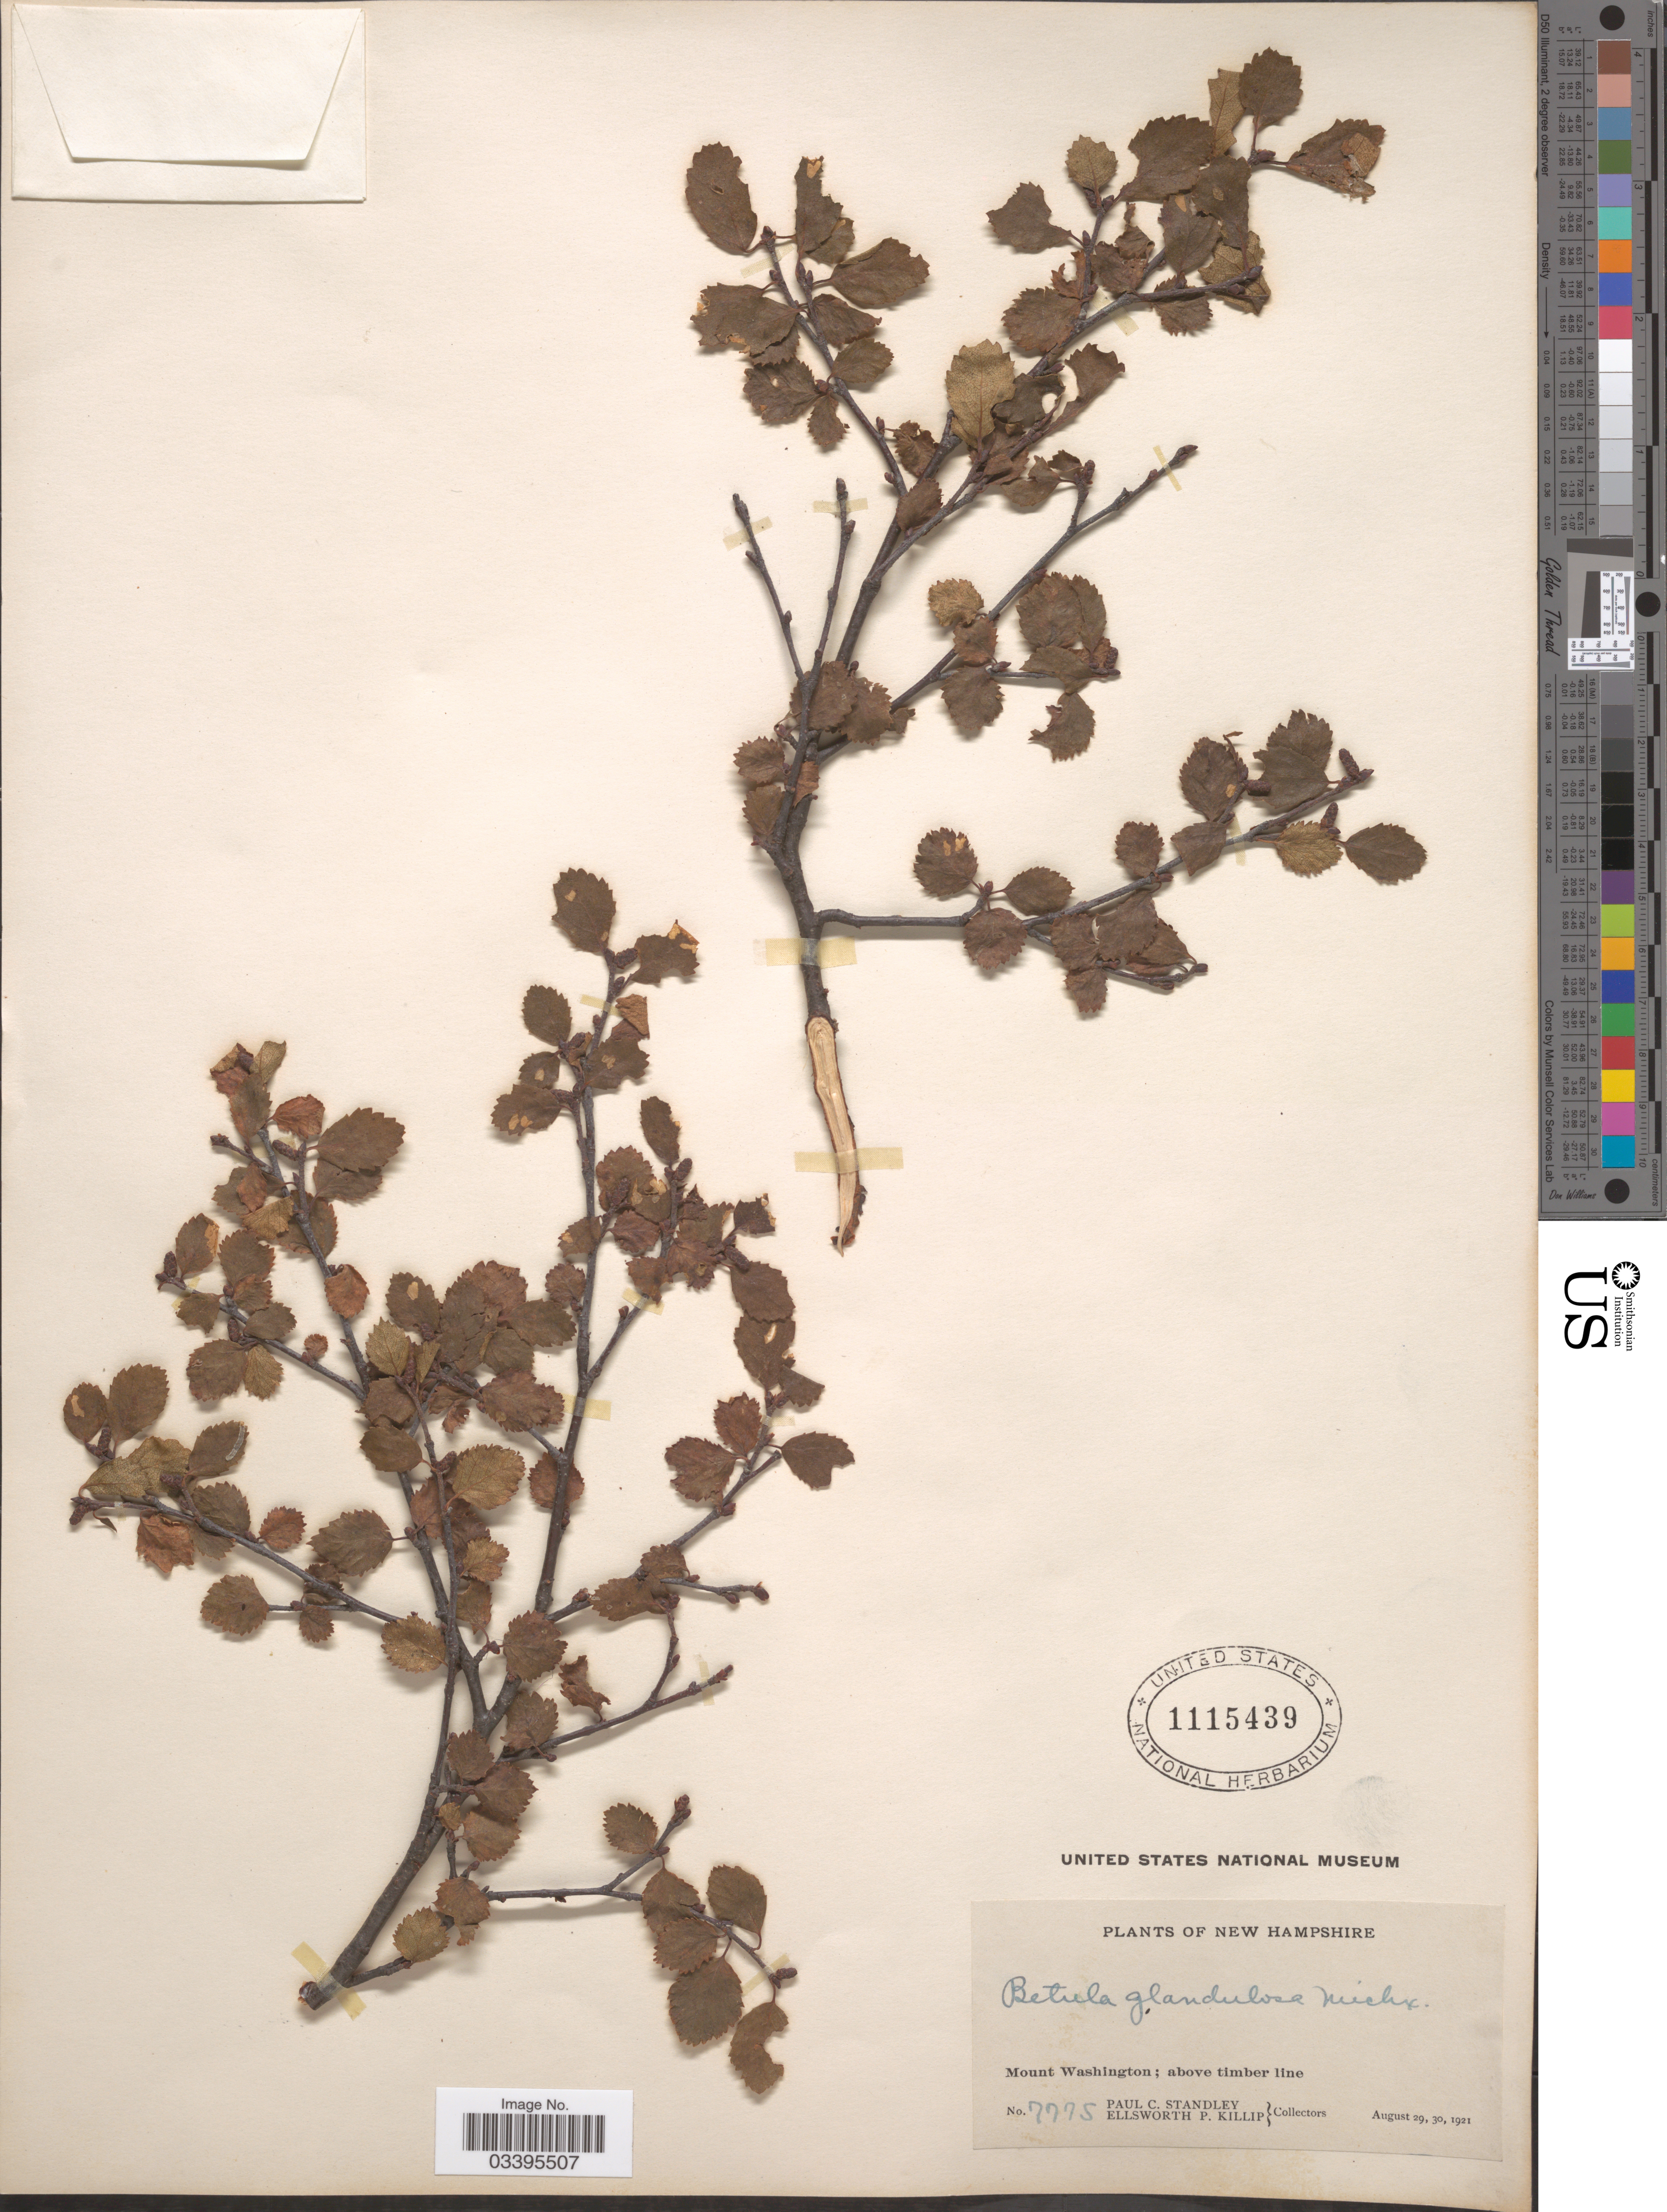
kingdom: Plantae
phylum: Tracheophyta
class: Magnoliopsida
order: Fagales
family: Betulaceae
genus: Betula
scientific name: Betula glandulosa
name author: Michx.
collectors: P. C. Standley & E. P. Killip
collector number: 7775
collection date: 1921-08-29/1921-08-30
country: United States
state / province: New Hampshire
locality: Mount Washington; above timer line.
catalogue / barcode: US 1115439